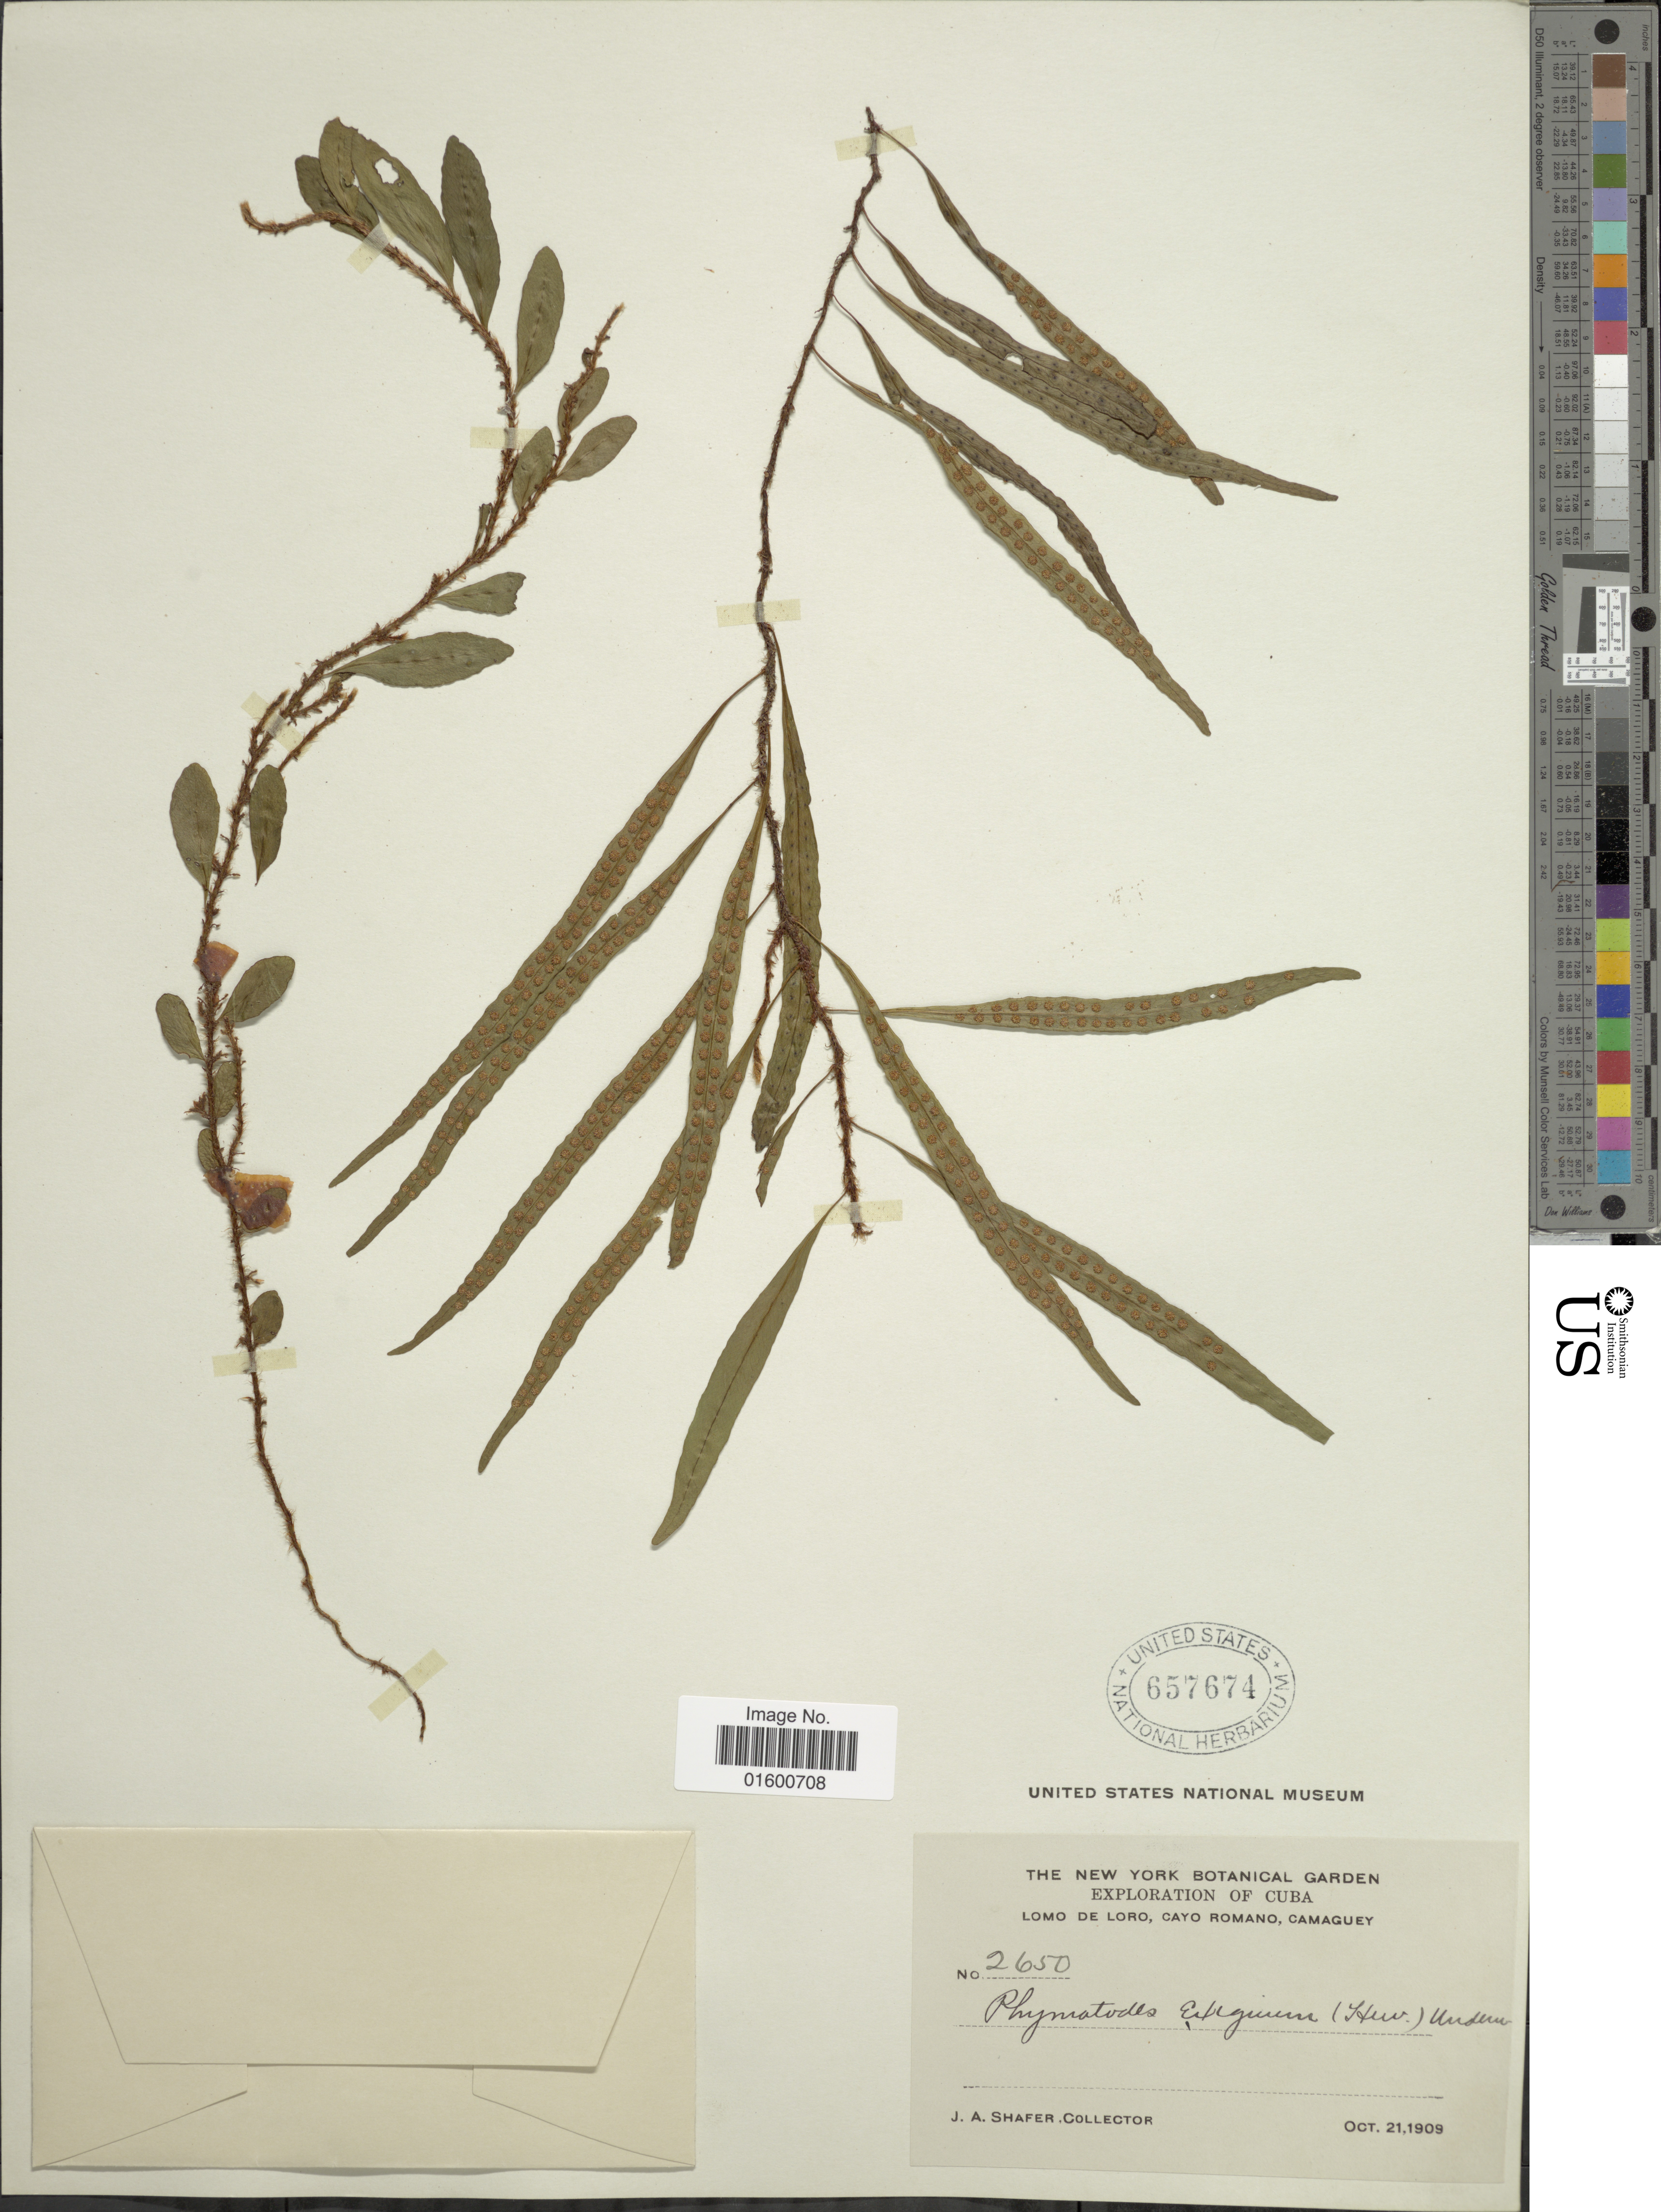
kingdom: Plantae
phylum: Tracheophyta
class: Polypodiopsida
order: Polypodiales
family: Polypodiaceae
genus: Microgramma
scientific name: Microgramma heterophylla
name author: (L.) Wherry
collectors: J. A. Shafer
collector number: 2650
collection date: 1909-10-21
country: Cuba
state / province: Camagüey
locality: Lomo de Loro, Cayo Romano, Camaguey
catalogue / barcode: US 657674